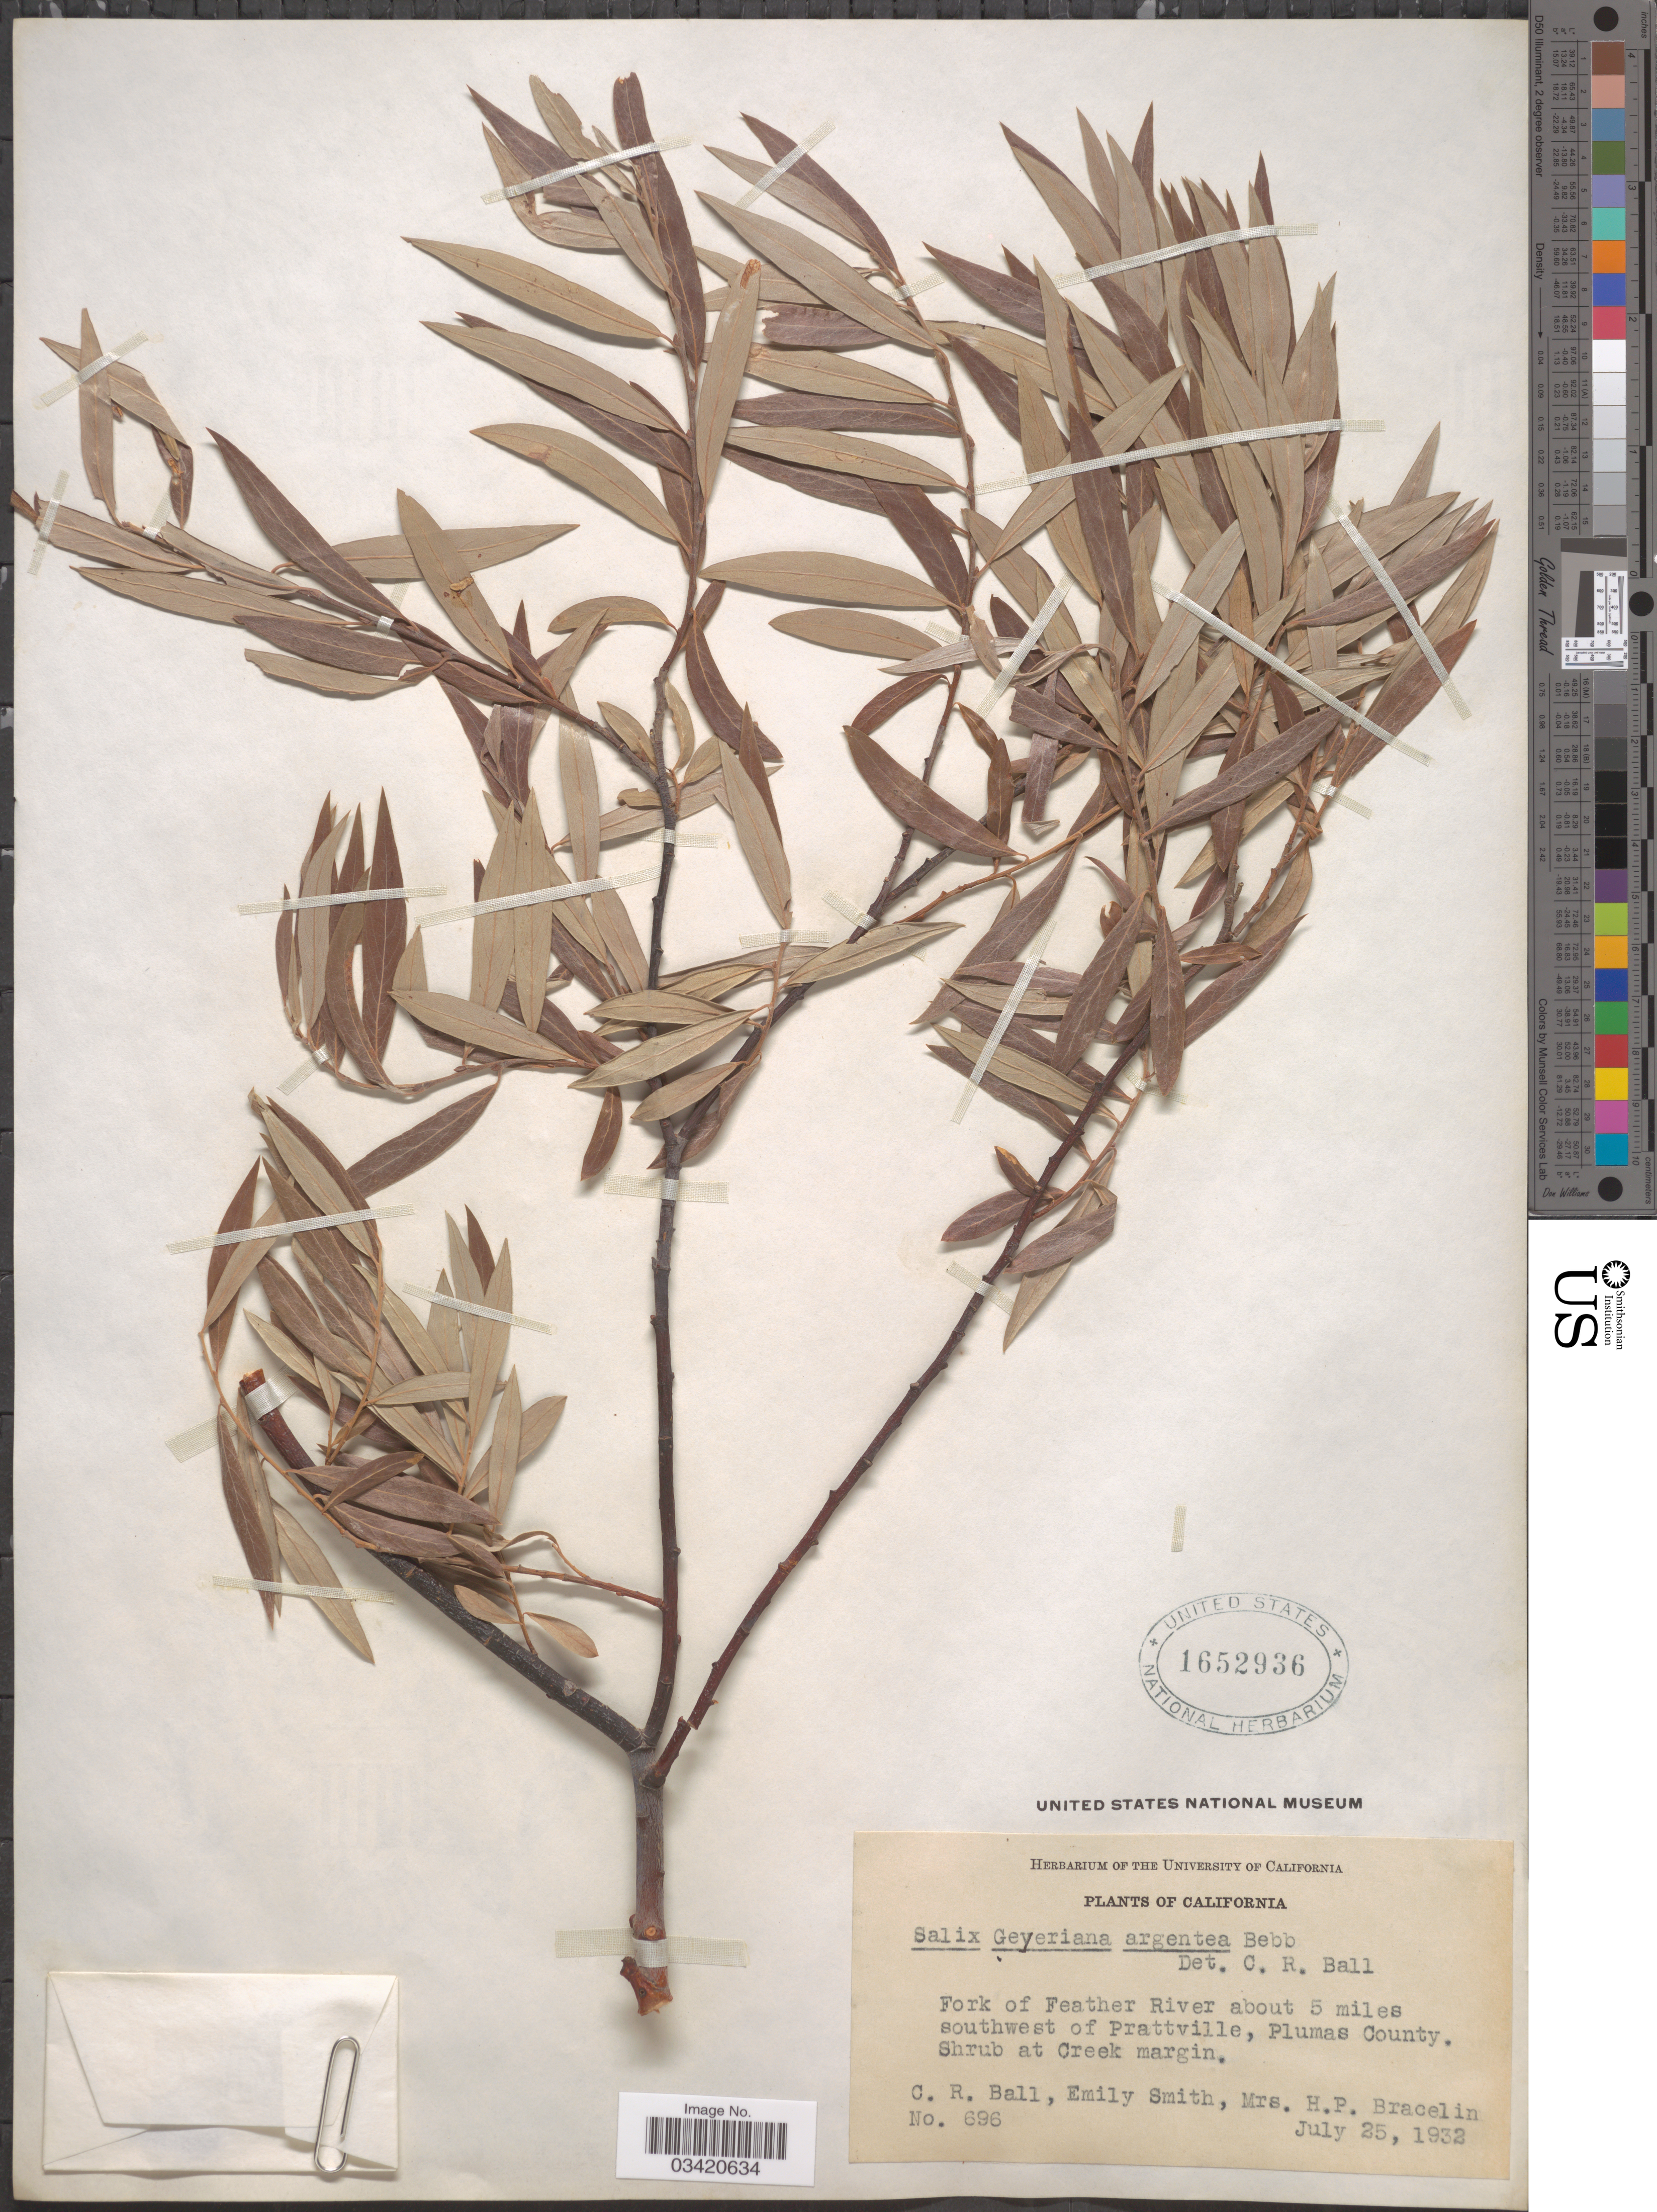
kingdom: Plantae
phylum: Tracheophyta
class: Magnoliopsida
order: Malpighiales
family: Salicaceae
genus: Salix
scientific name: Salix geyeriana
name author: Andersson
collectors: C. R. Ball, E. Smith & H. Bracelin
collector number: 696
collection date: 1932-07-25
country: United States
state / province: California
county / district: Plumas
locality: Fork of Feather River about 5 miles southwest of Prattville, Plumas County. Shrub at Creek margin.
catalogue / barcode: US 1652936